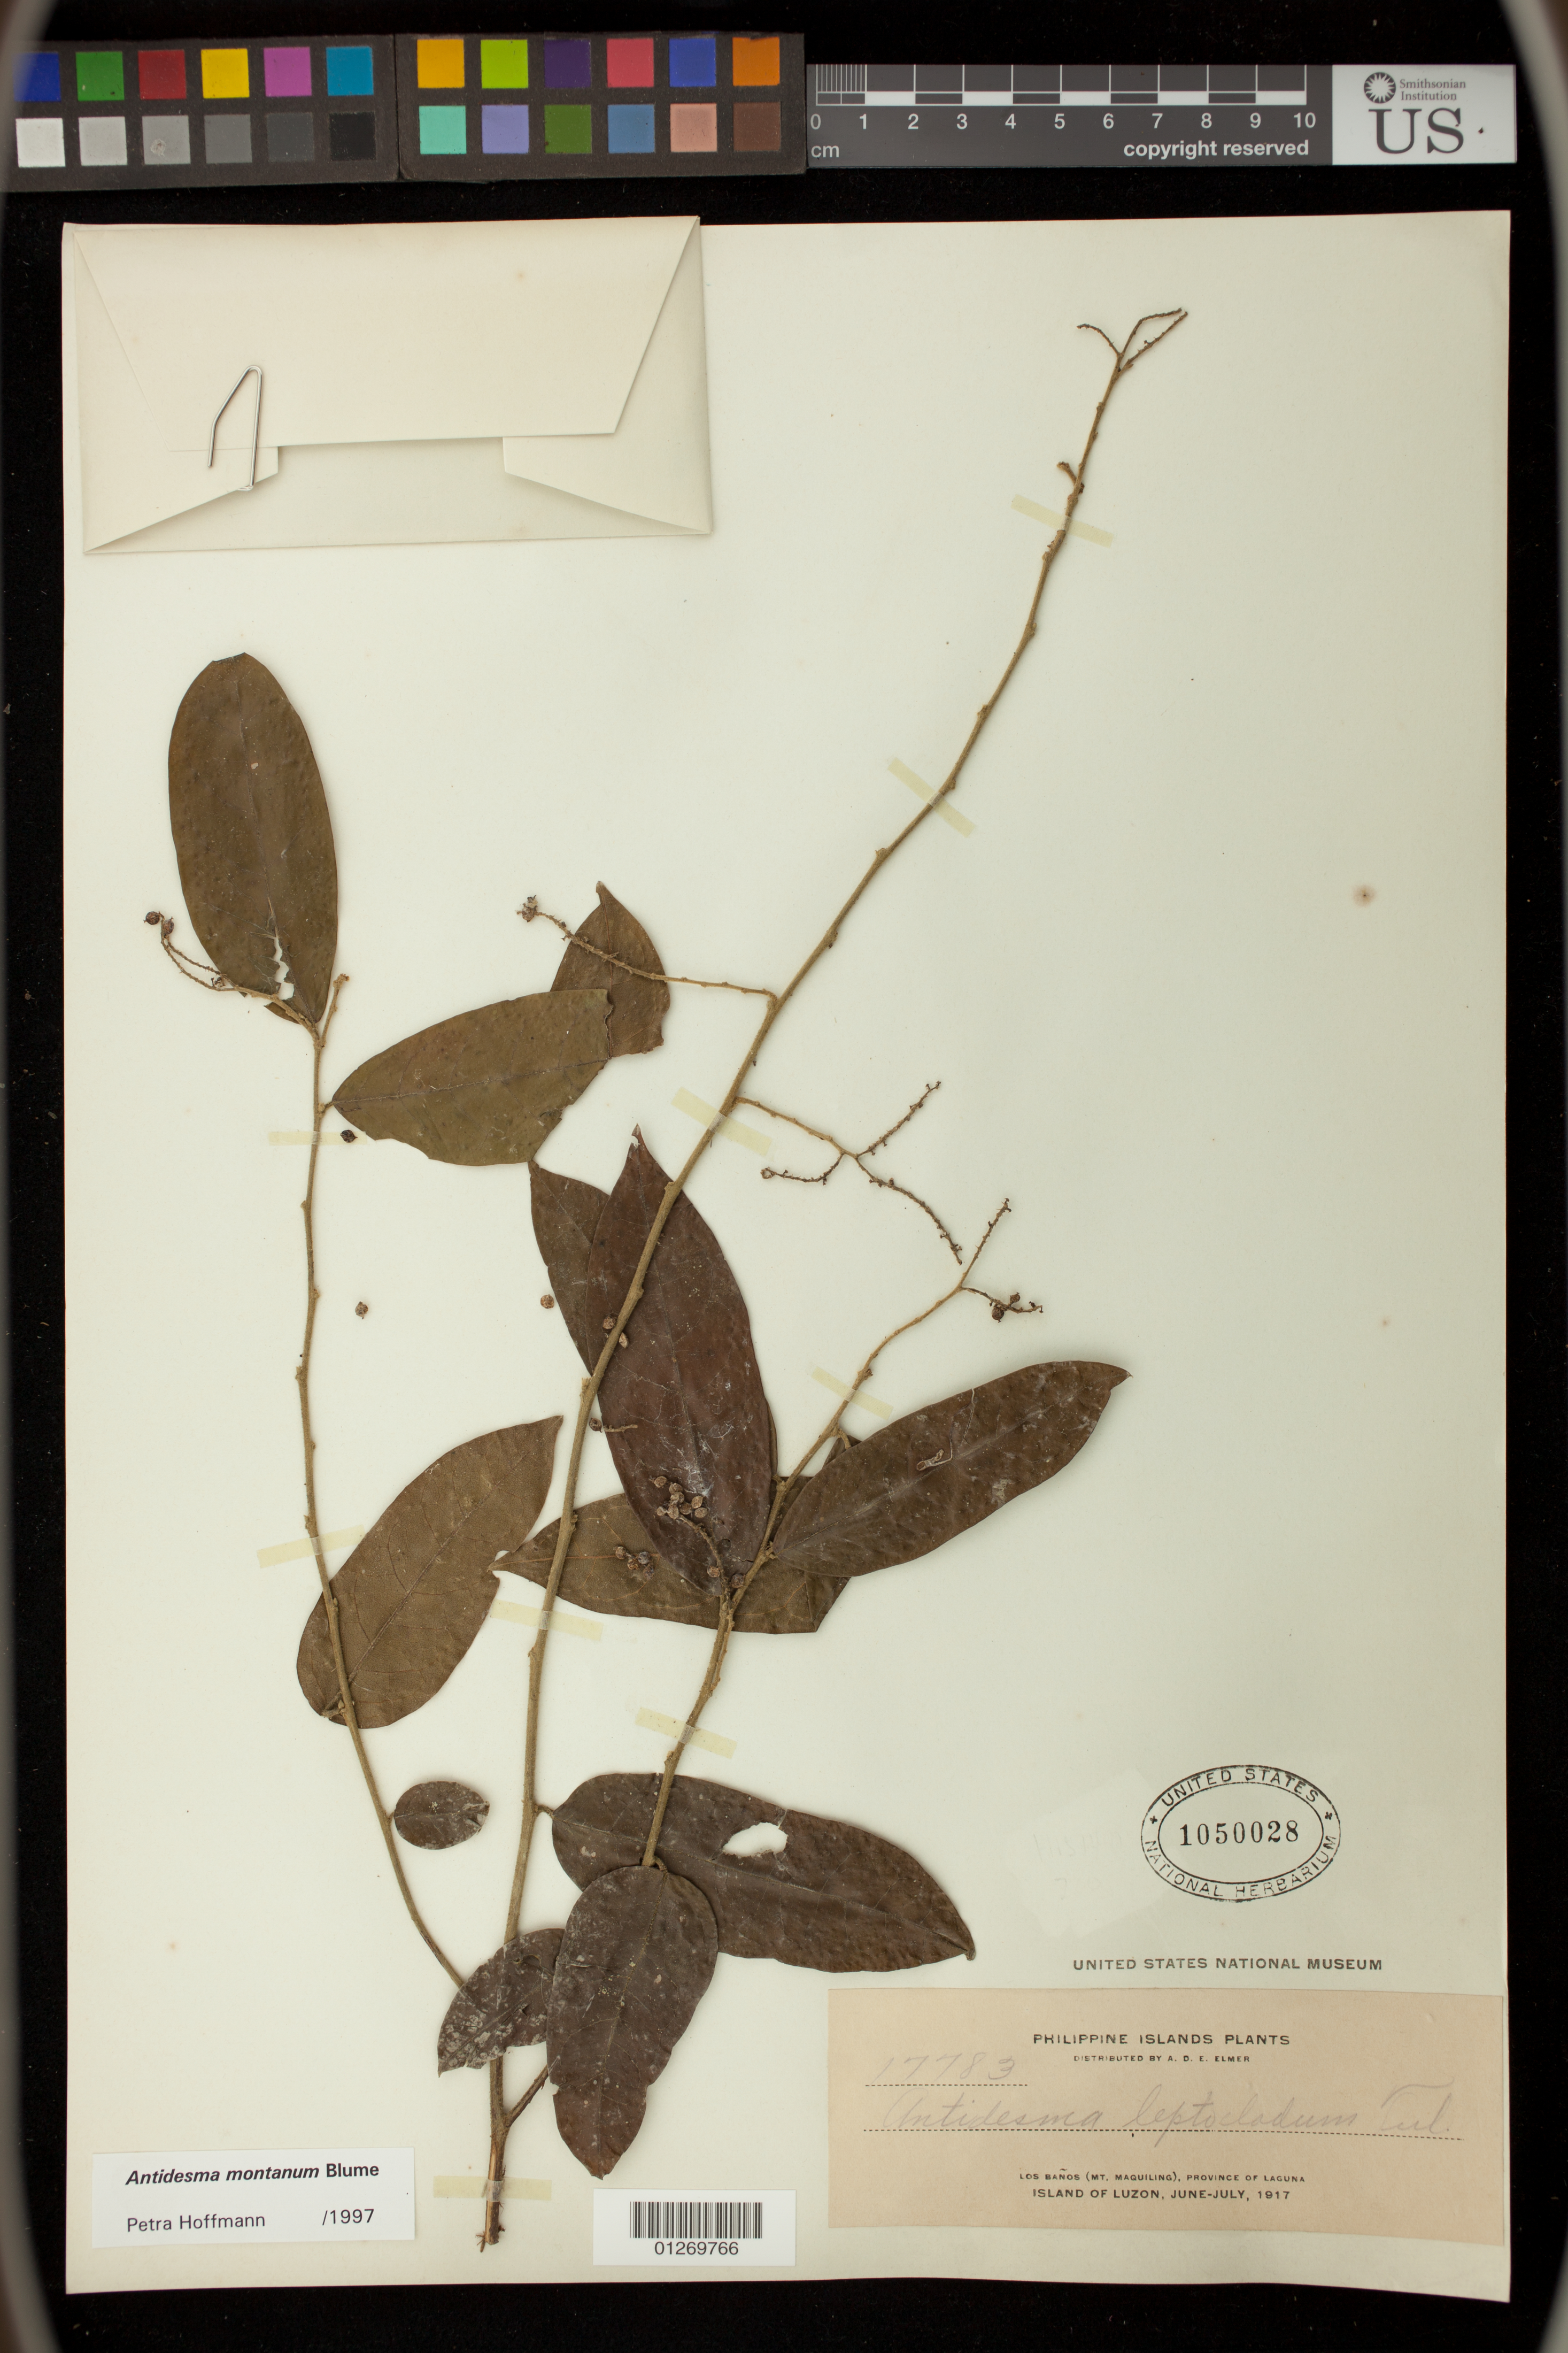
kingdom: Plantae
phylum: Tracheophyta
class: Magnoliopsida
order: Malpighiales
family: Phyllanthaceae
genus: Antidesma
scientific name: Antidesma montanum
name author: Blume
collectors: A. D. E. Elmer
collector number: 17783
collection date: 1917-06/1917-07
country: Philippines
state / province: Calabarzon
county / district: Laguna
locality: Los Sanos (Mt. Maquiling) Island of Luzon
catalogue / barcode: US 1050028